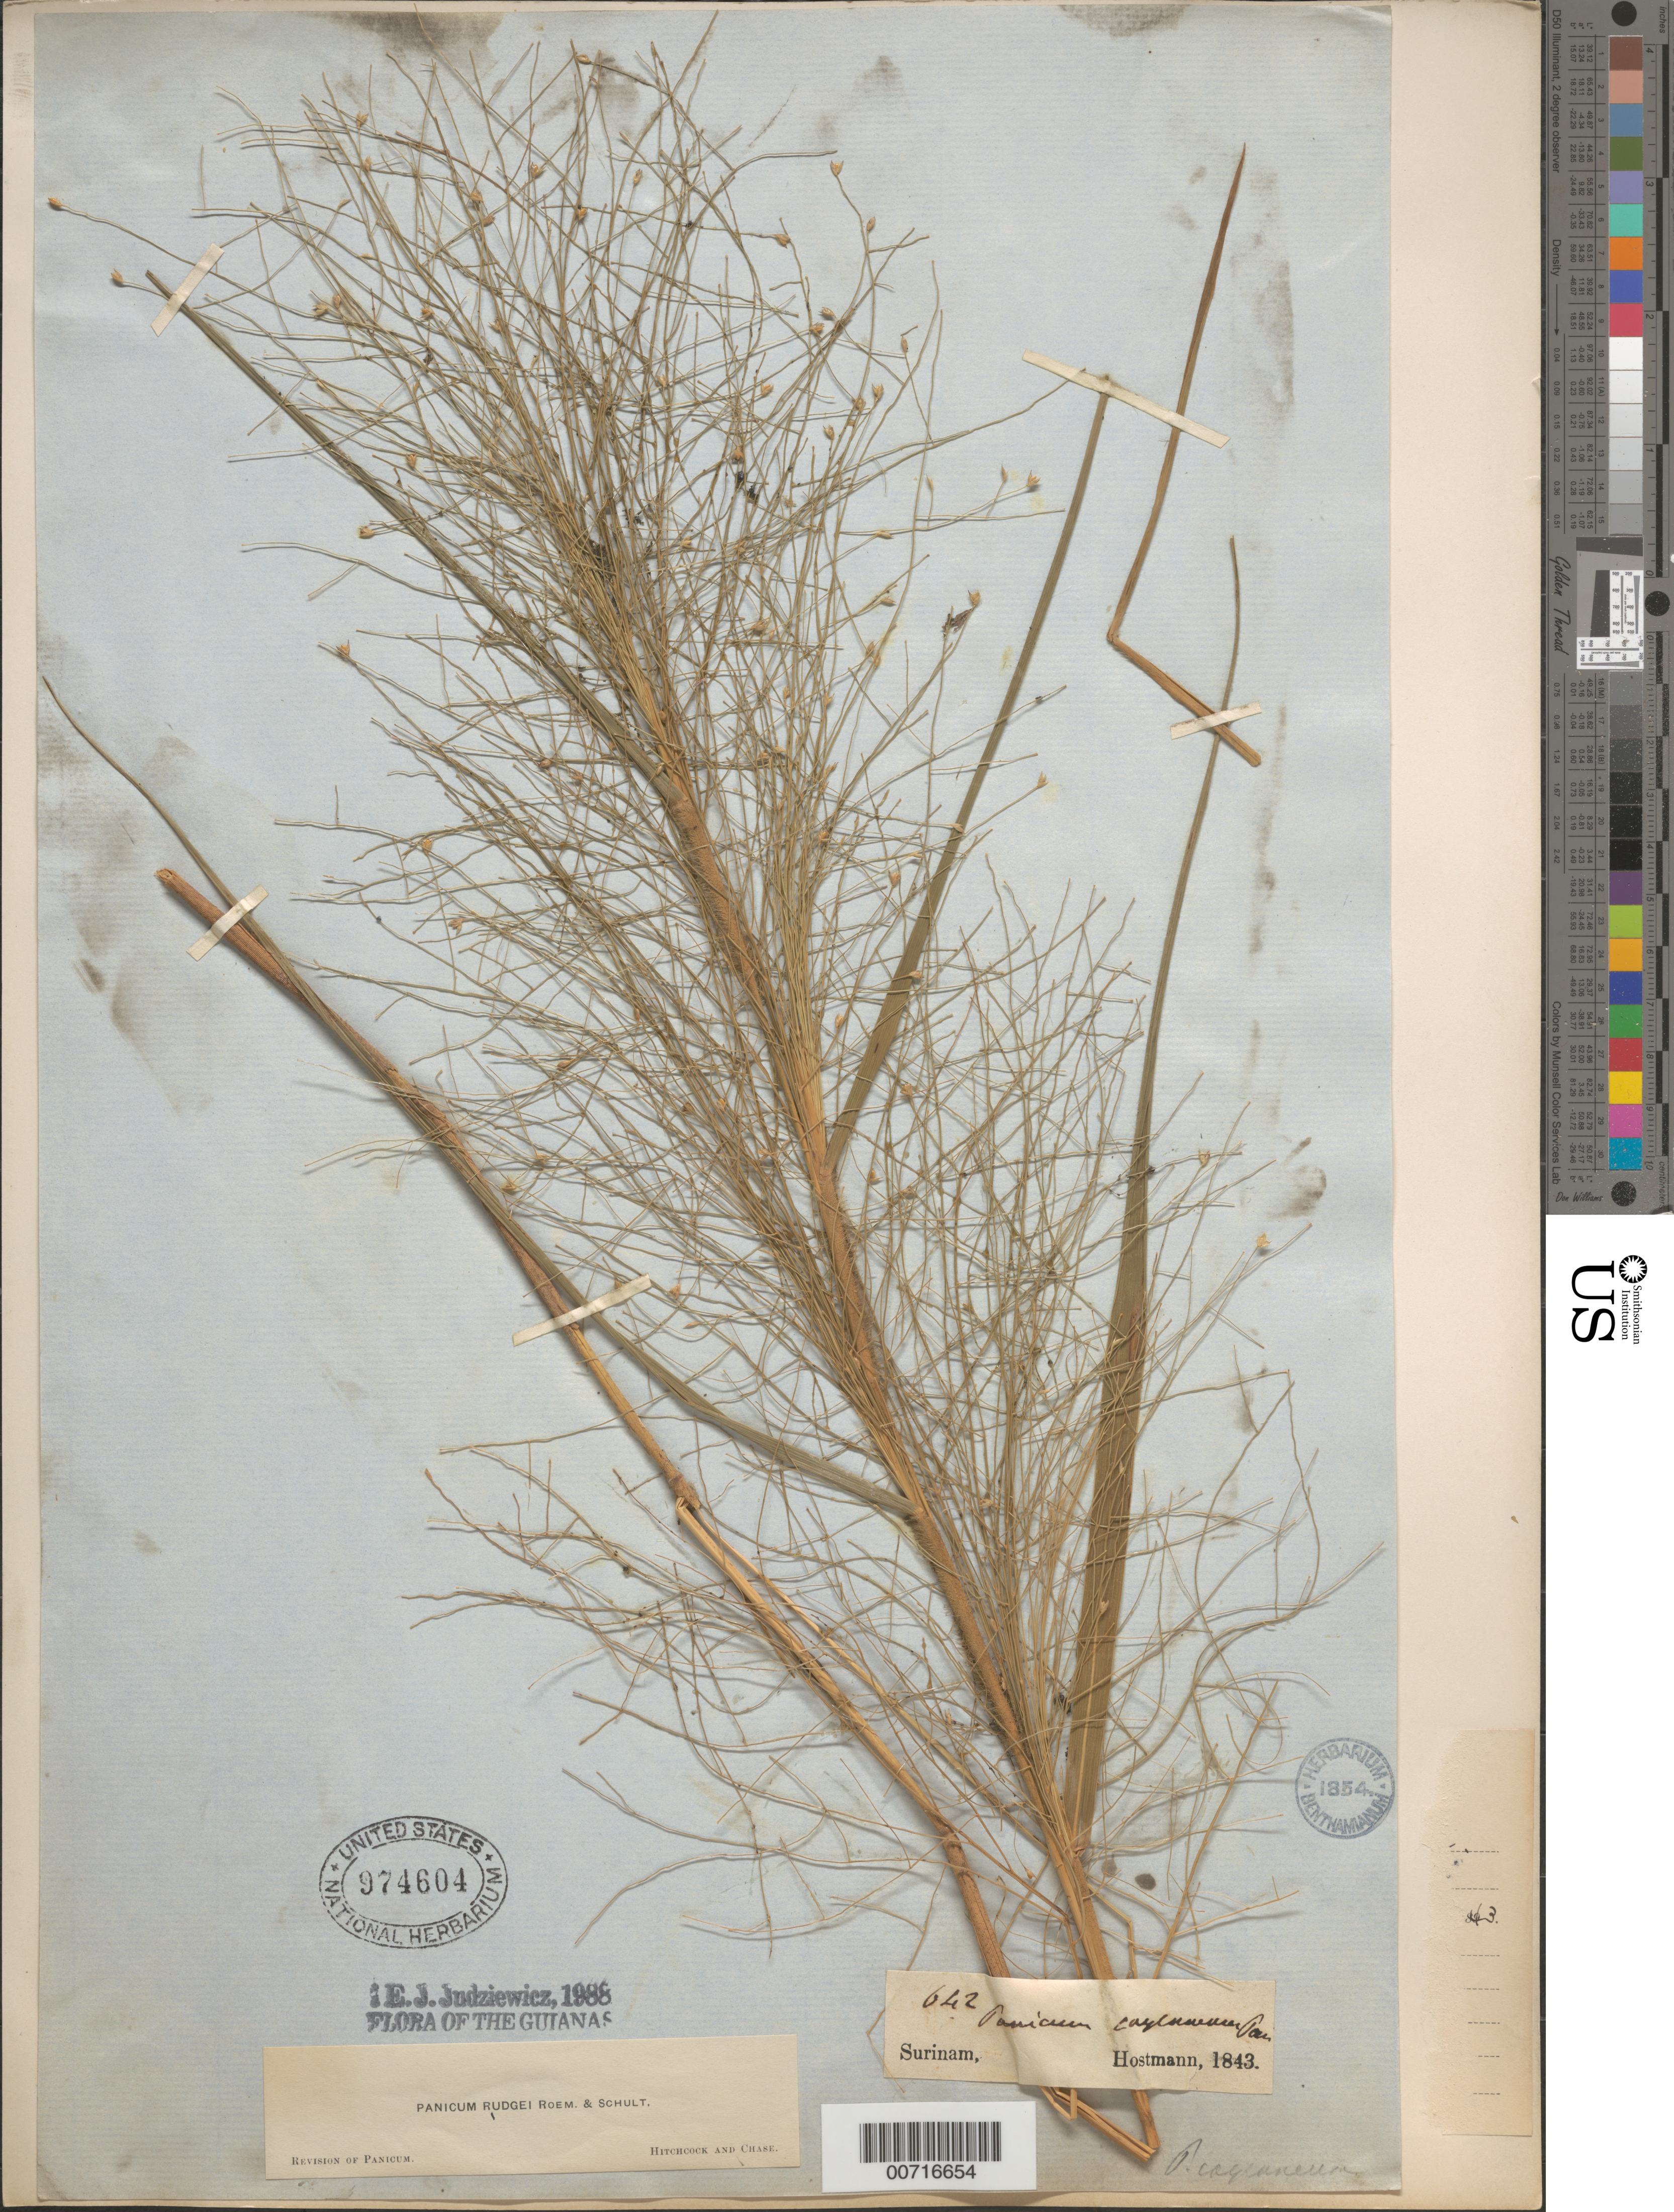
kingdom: Plantae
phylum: Tracheophyta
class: Liliopsida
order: Poales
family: Poaceae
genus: Panicum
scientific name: Panicum rudgei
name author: Roem. & Schult.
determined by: Judziewicz, E. J.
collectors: F. Hostmann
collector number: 642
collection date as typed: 1843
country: Suriname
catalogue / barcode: US 974604